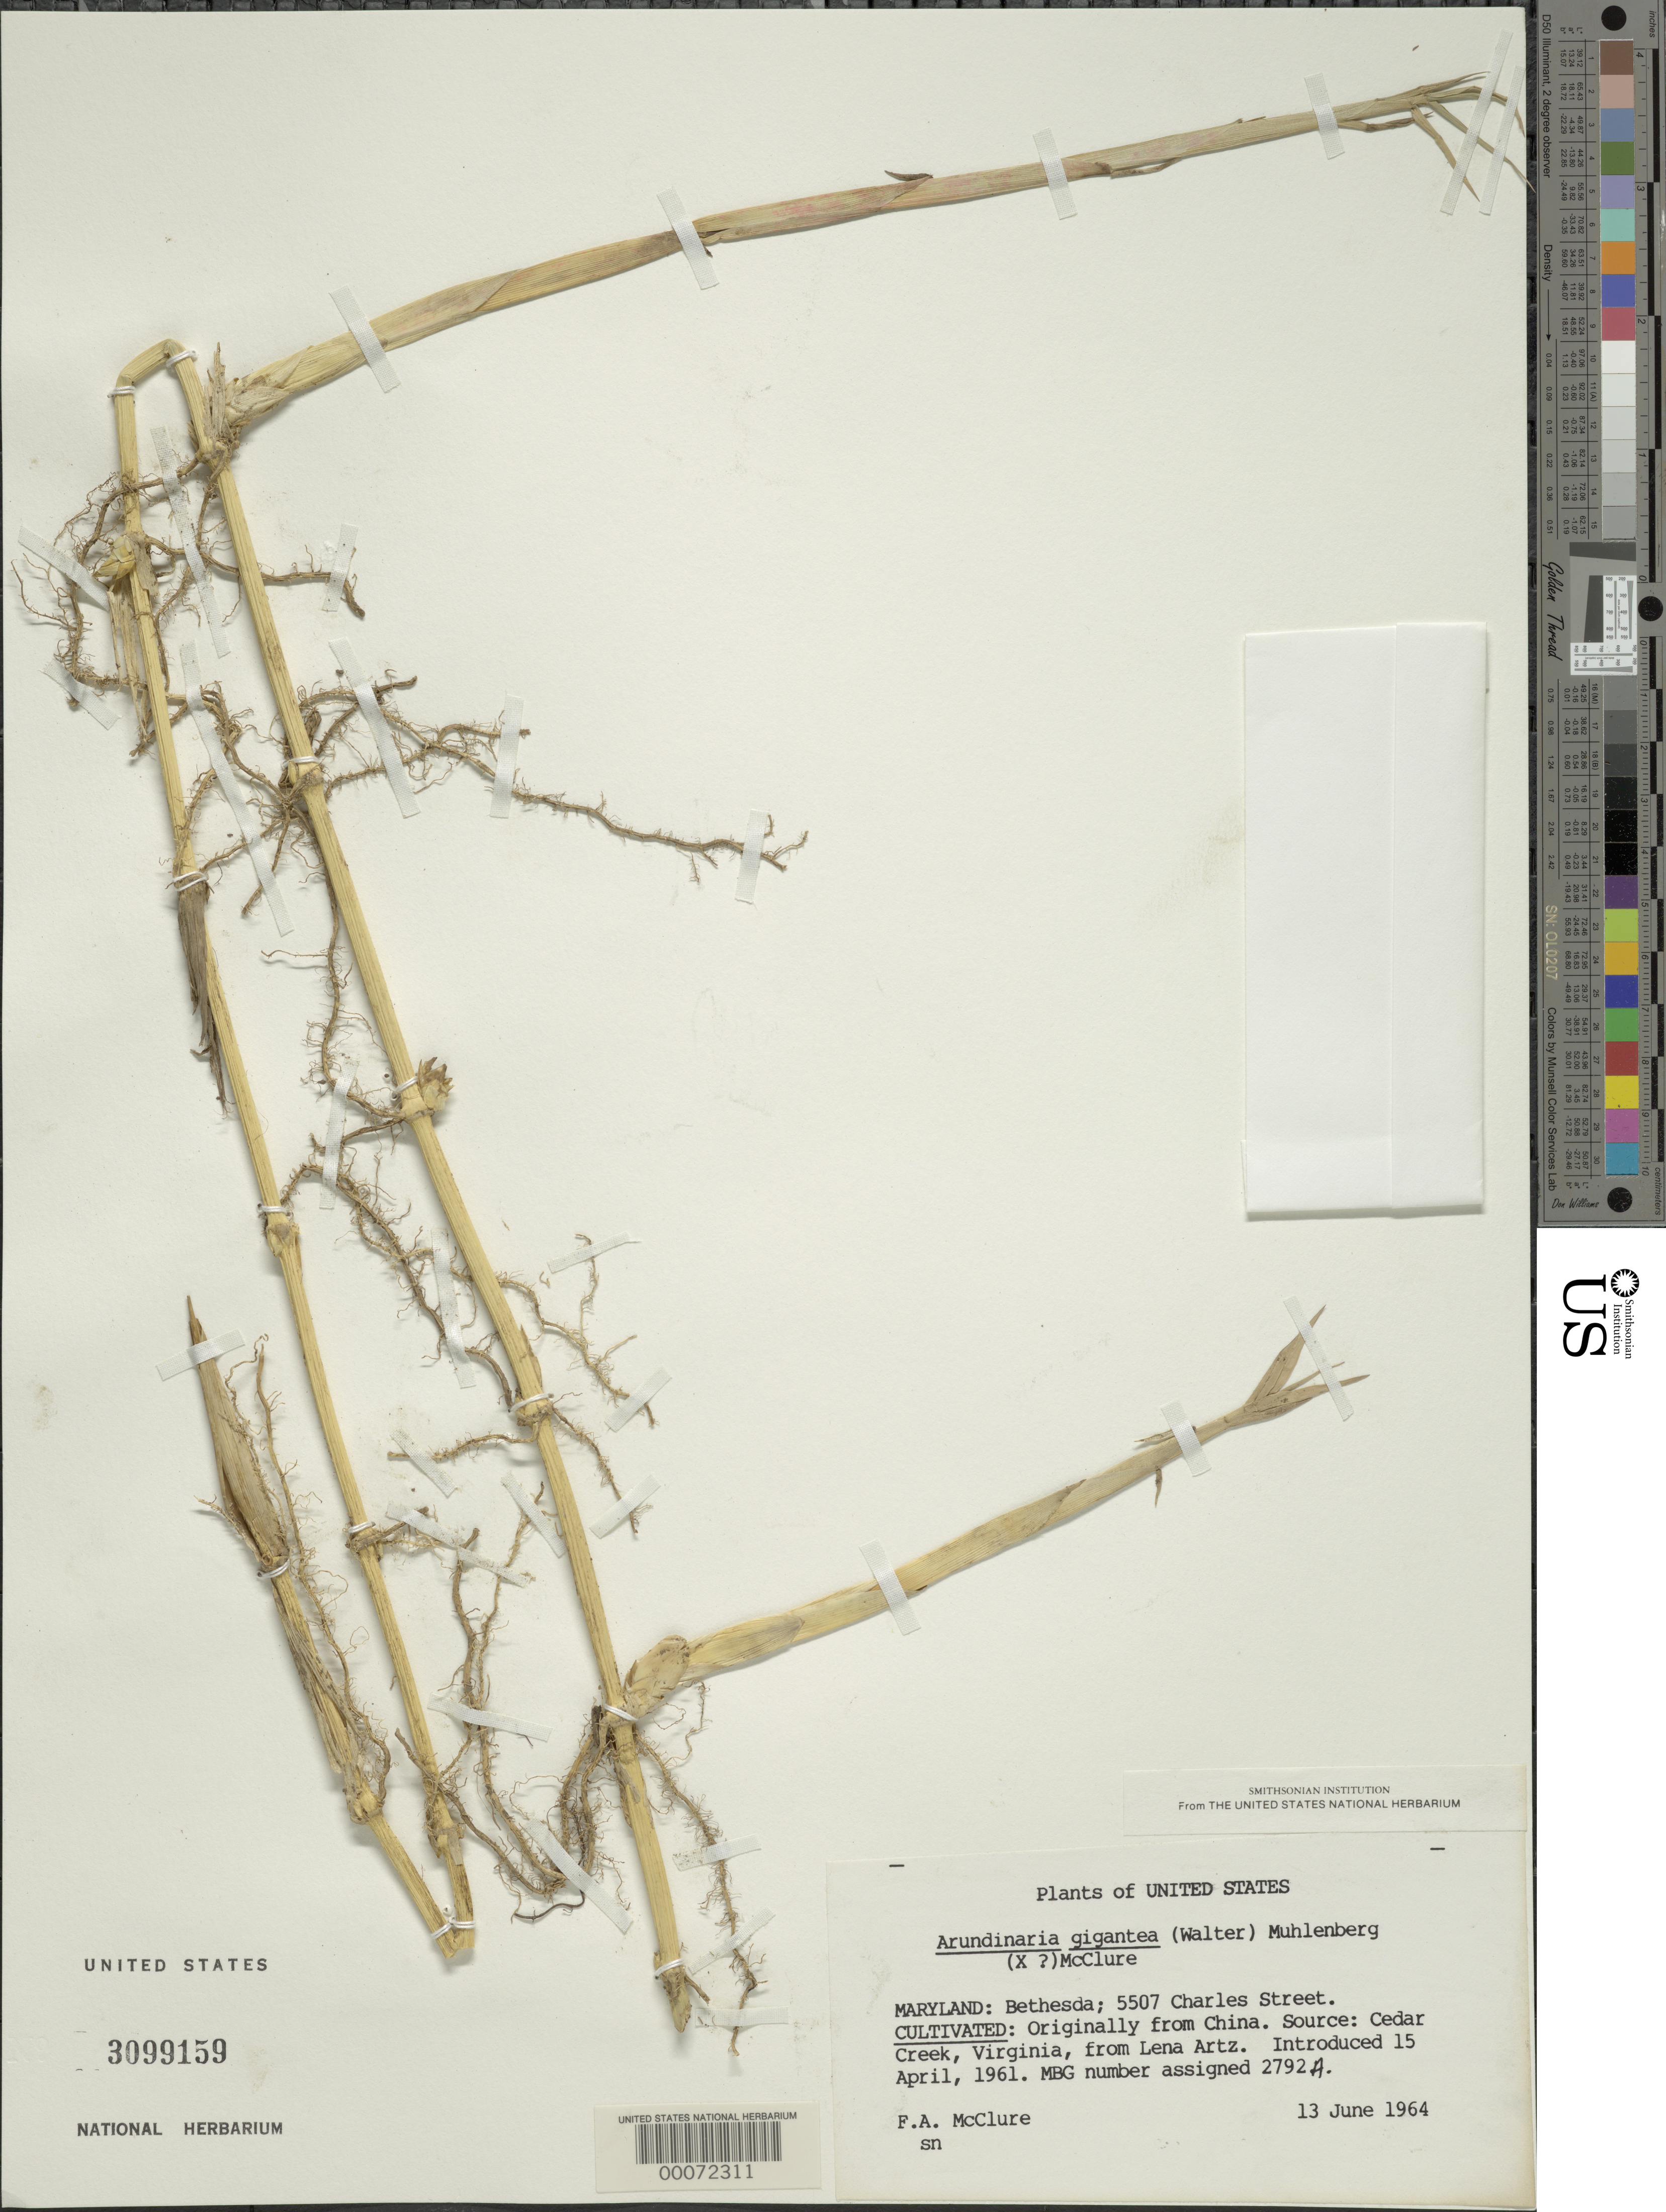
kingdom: Plantae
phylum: Tracheophyta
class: Liliopsida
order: Poales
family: Poaceae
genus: Arundinaria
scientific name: Arundinaria gigantea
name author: (Walter) Muhl.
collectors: F. A. McClure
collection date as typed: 13 Jun 1964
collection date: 1964-06-13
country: United States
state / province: Maryland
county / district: Montgomery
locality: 5507 Charles Street, Bethesda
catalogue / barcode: US 3099159